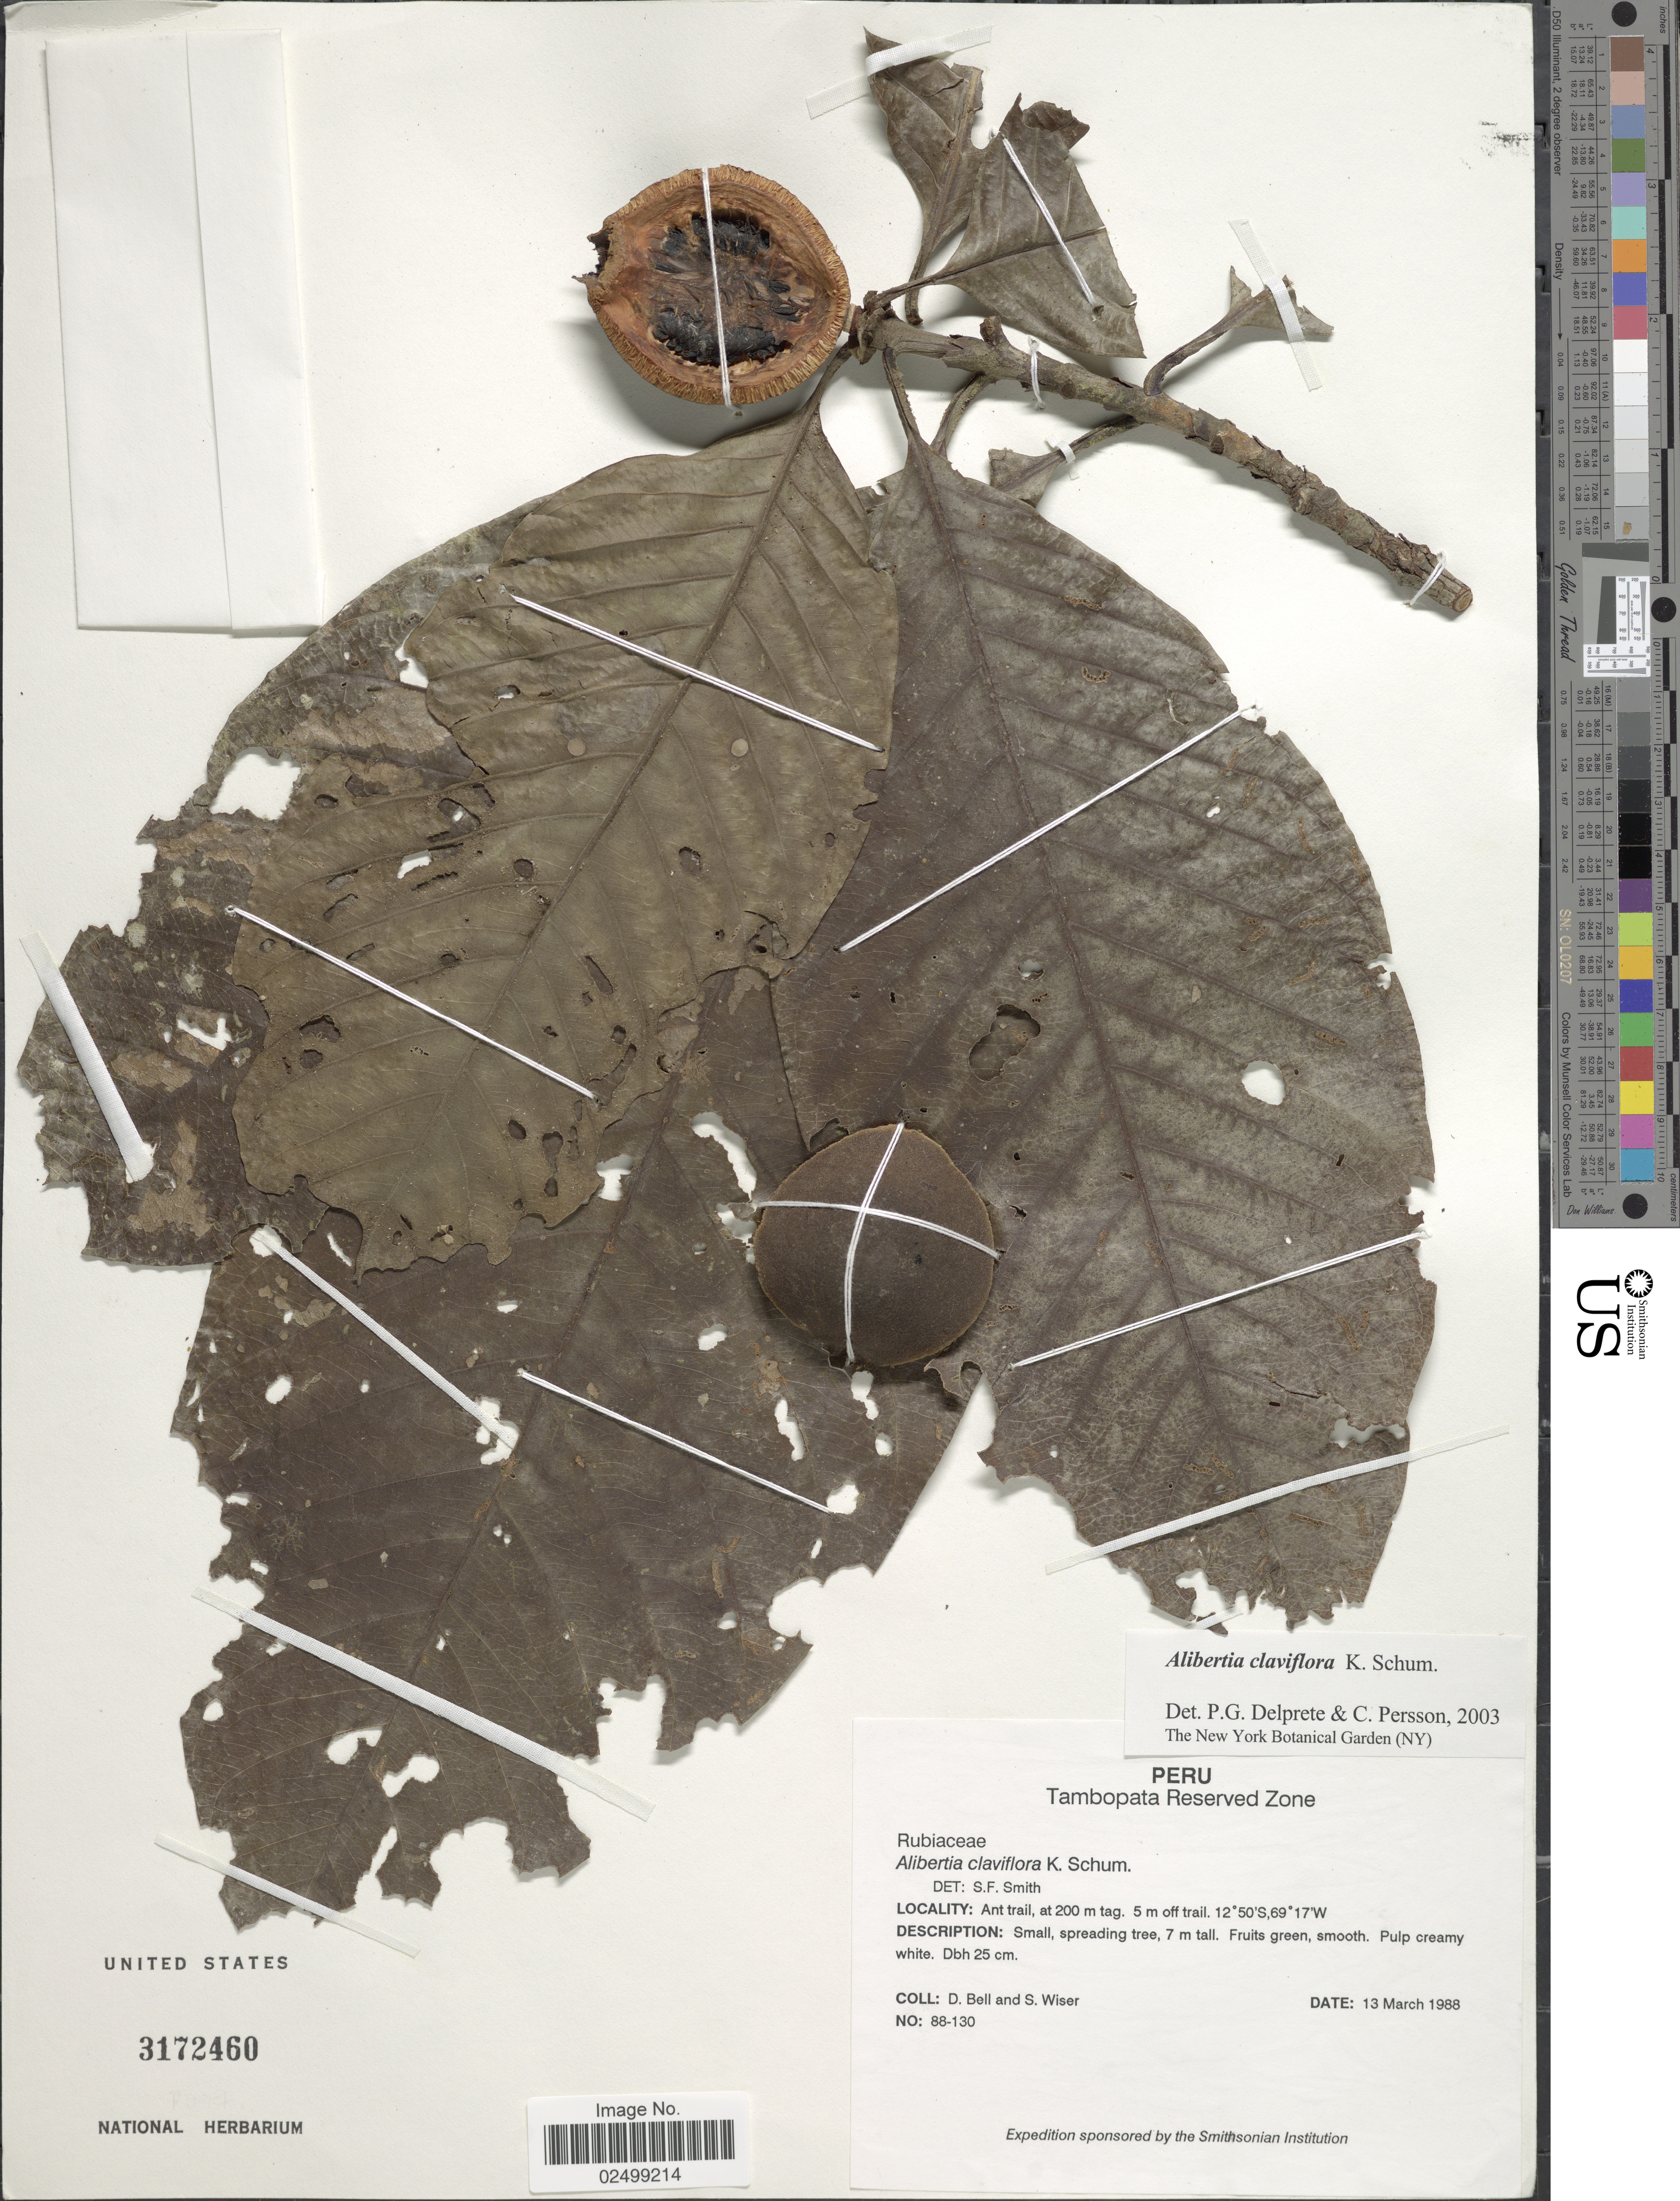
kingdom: Plantae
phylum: Tracheophyta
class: Magnoliopsida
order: Gentianales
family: Rubiaceae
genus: Alibertia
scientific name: Alibertia claviflora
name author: K. Schum.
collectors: D. A. Bell & S. Wiser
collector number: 88-130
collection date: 1988-03-13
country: Peru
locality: Tambopata Reserved Zone, Ant trail, at 200 m tag. 5 m off trail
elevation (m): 200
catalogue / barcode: US 3172460